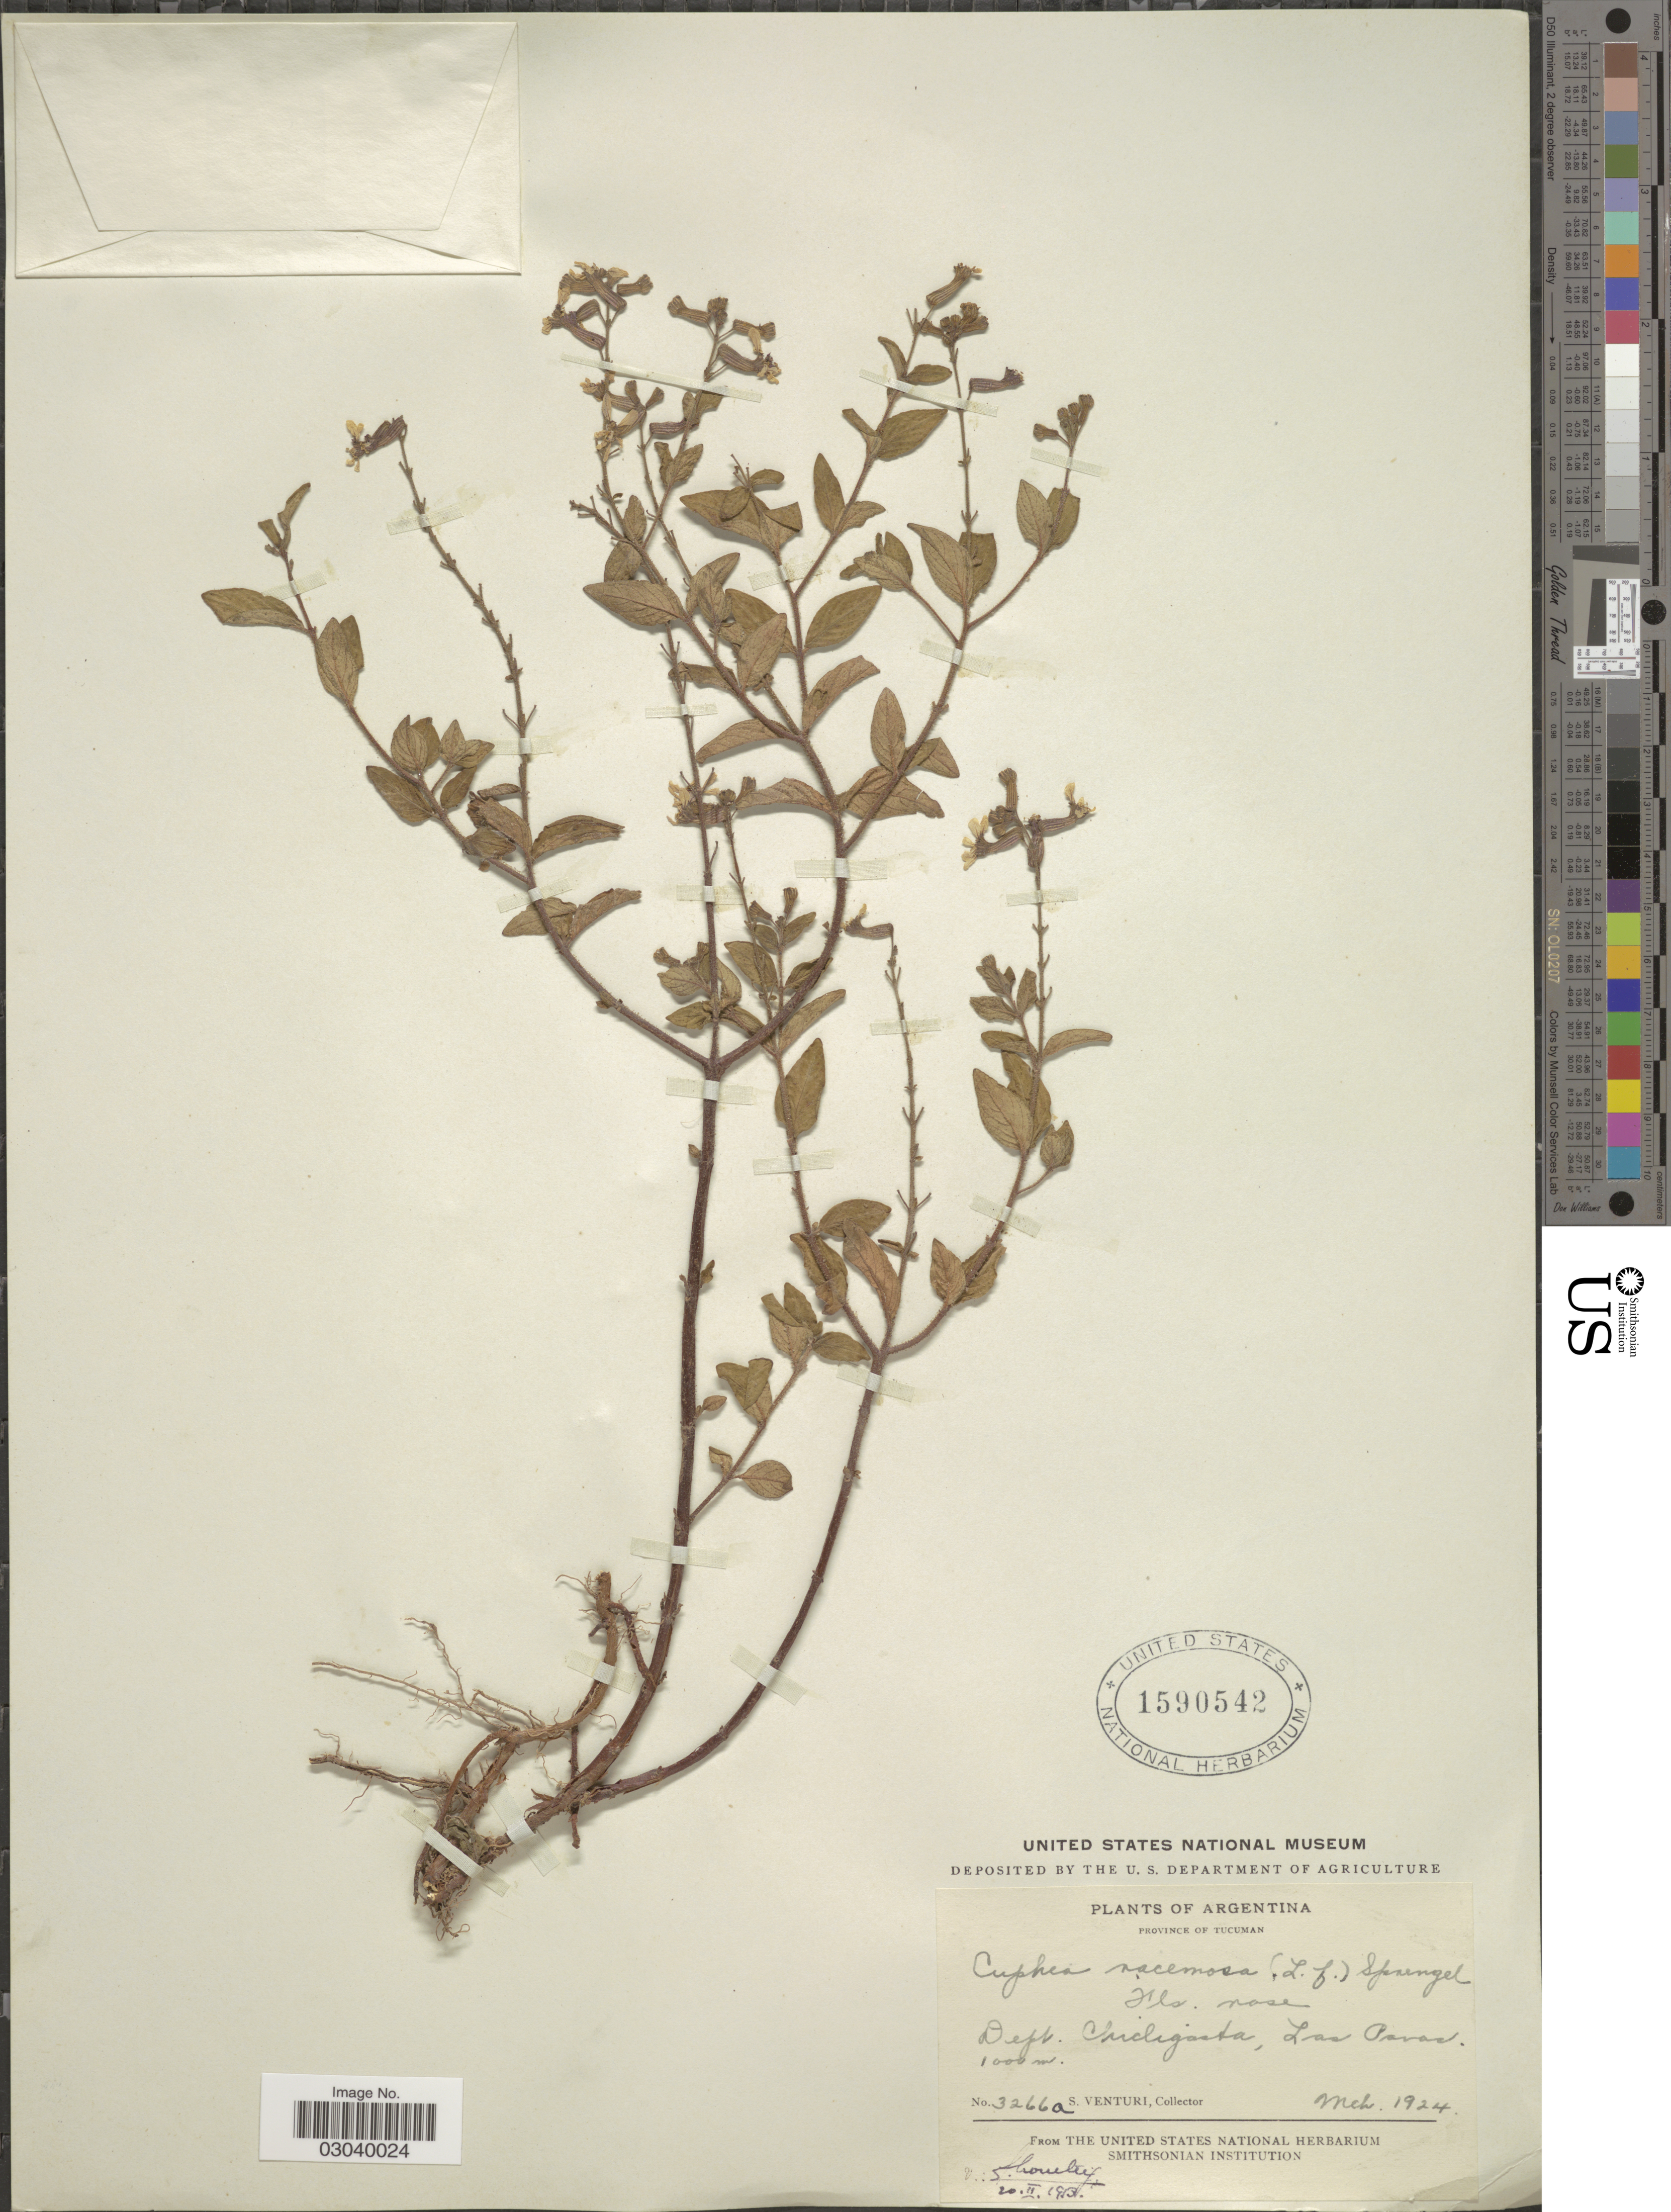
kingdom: Plantae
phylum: Tracheophyta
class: Magnoliopsida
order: Myrtales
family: Lythraceae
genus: Cuphea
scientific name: Cuphea racemosa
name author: (L. f.) Spreng.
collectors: S. Venturi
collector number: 3266a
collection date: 1924-03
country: Argentina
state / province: Tucuman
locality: Dept. Chicligasta, Las Pavas.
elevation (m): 1000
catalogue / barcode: US 1590542